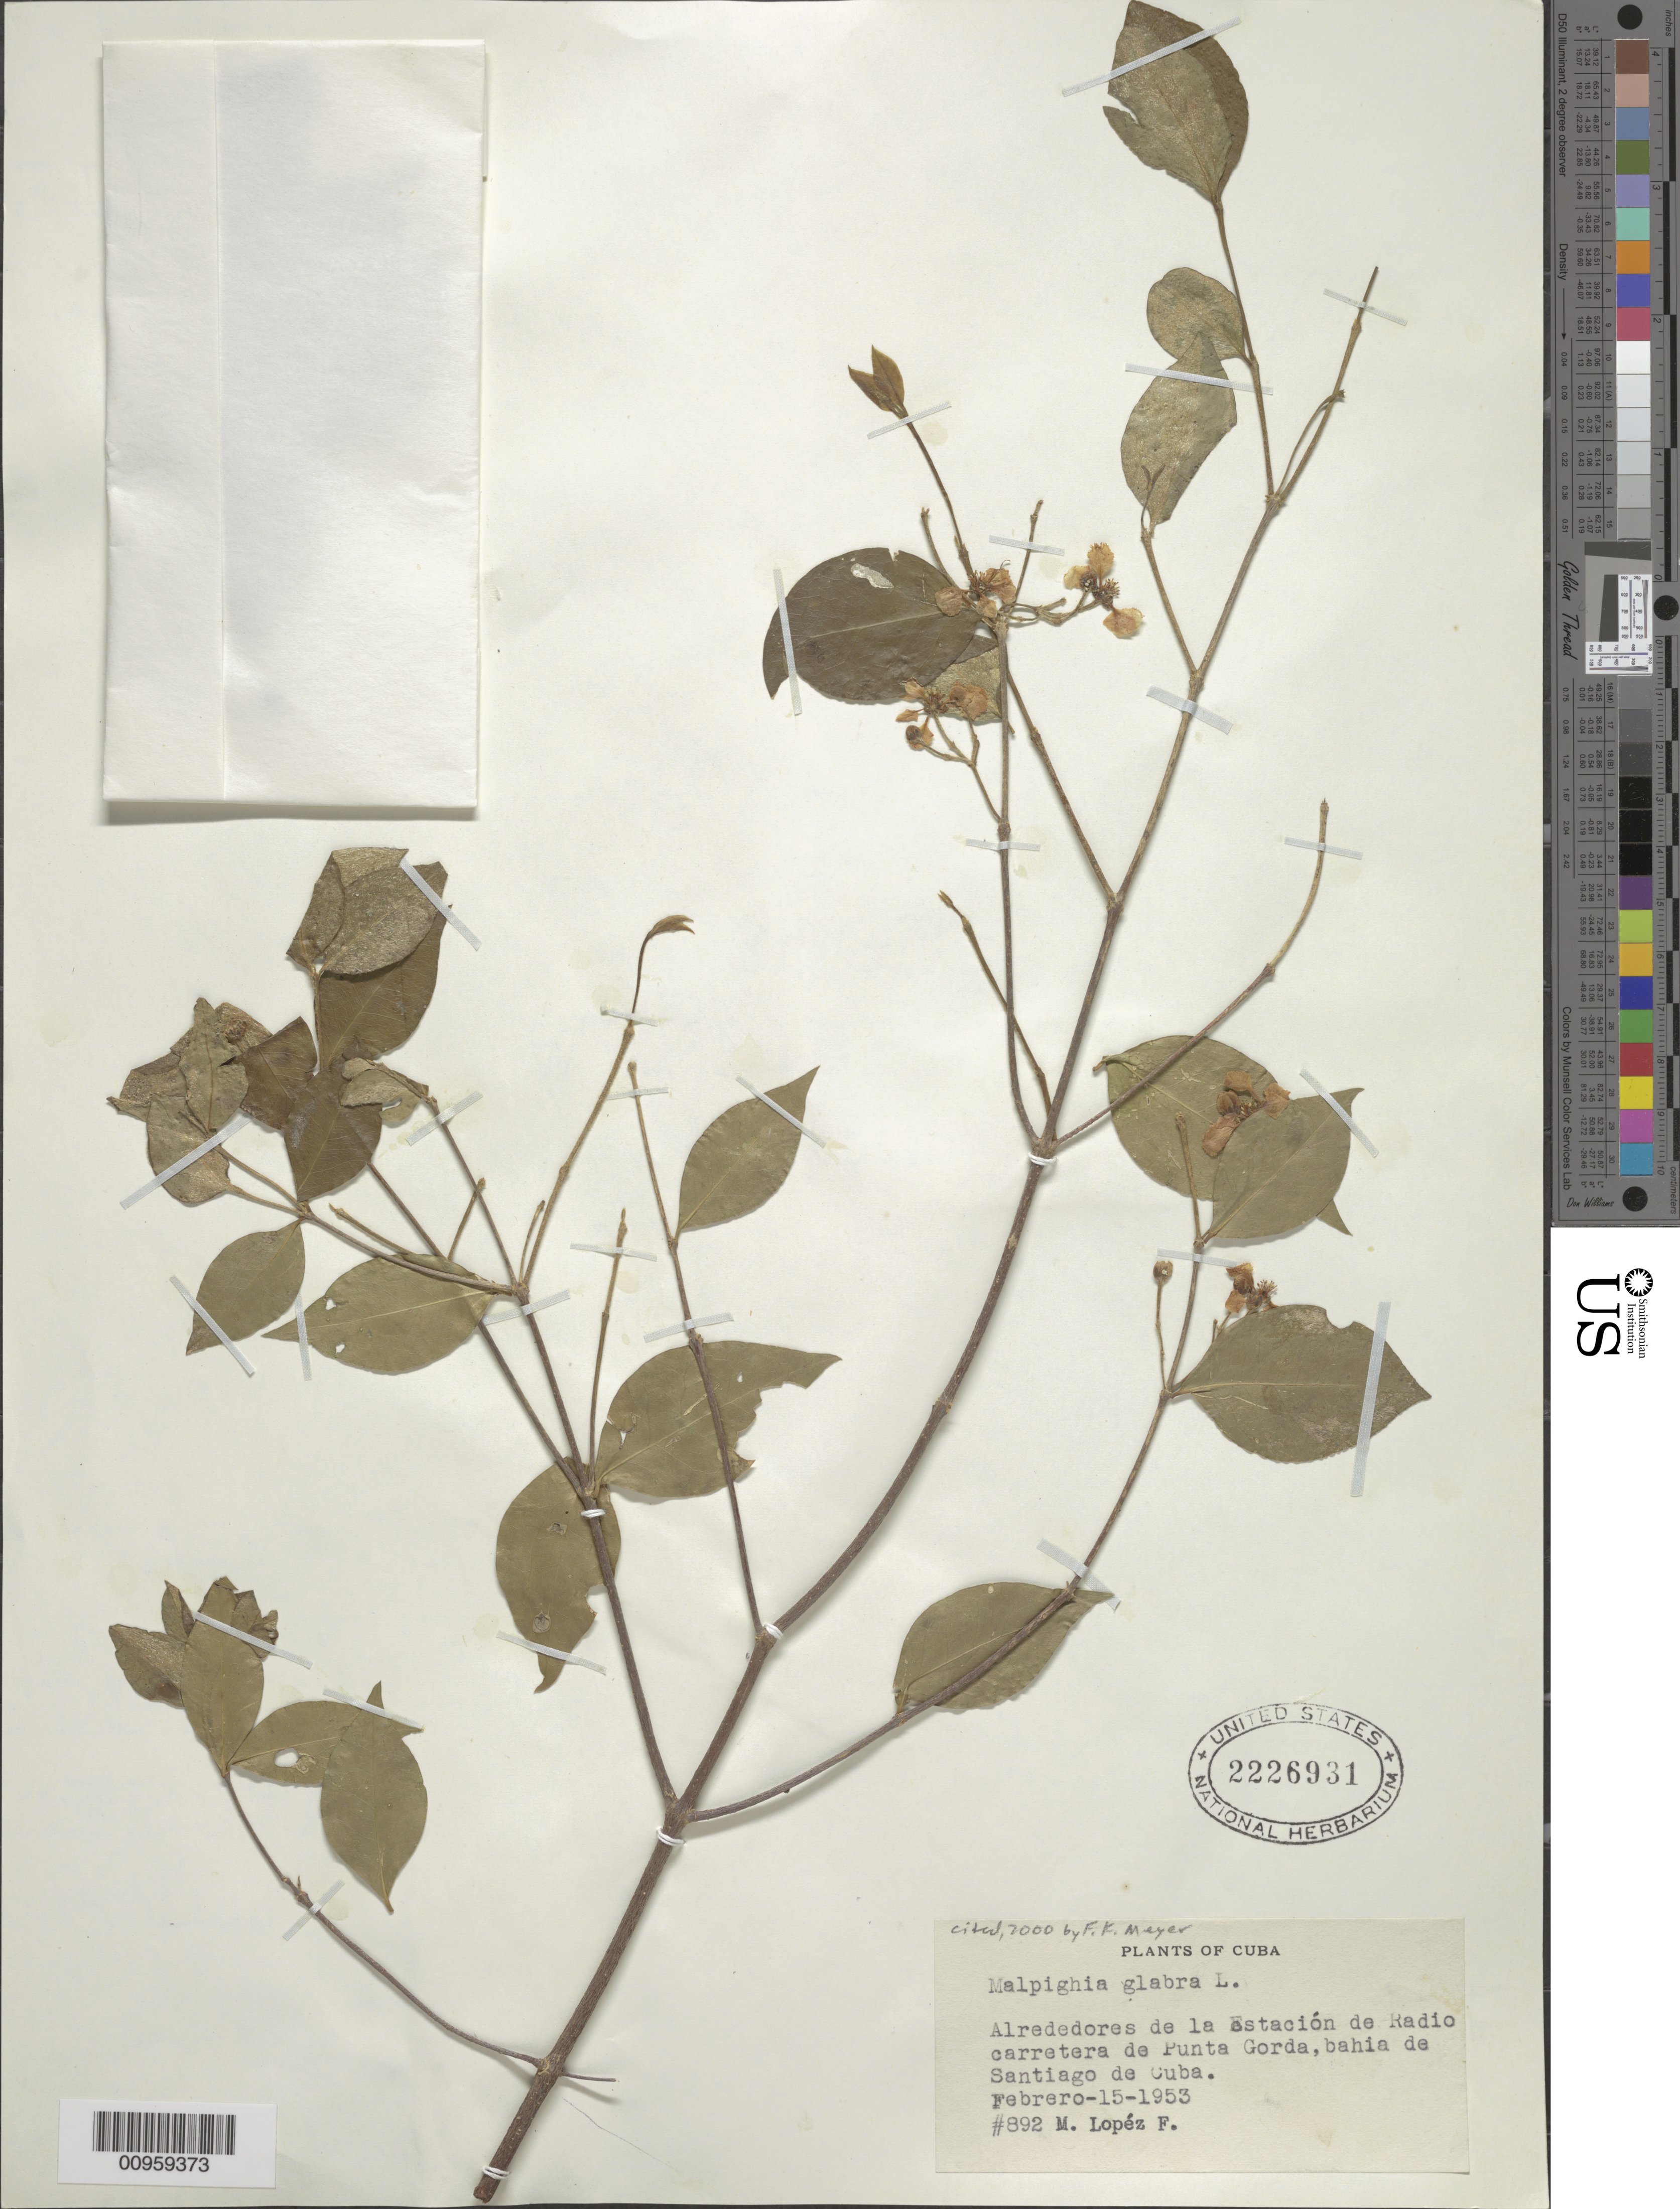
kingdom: Plantae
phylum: Tracheophyta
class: Magnoliopsida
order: Malpighiales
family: Malpighiaceae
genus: Malpighia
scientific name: Malpighia glabra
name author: L.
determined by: Meyer, F. K.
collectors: M. López Figueiras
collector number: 892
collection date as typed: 15 Feb 1953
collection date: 1953-02-15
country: Cuba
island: Cuba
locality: Alrededores de la estación de Radio carretera de Punta Gorda, bahia de Santiago de Cuba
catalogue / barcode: US 2226931